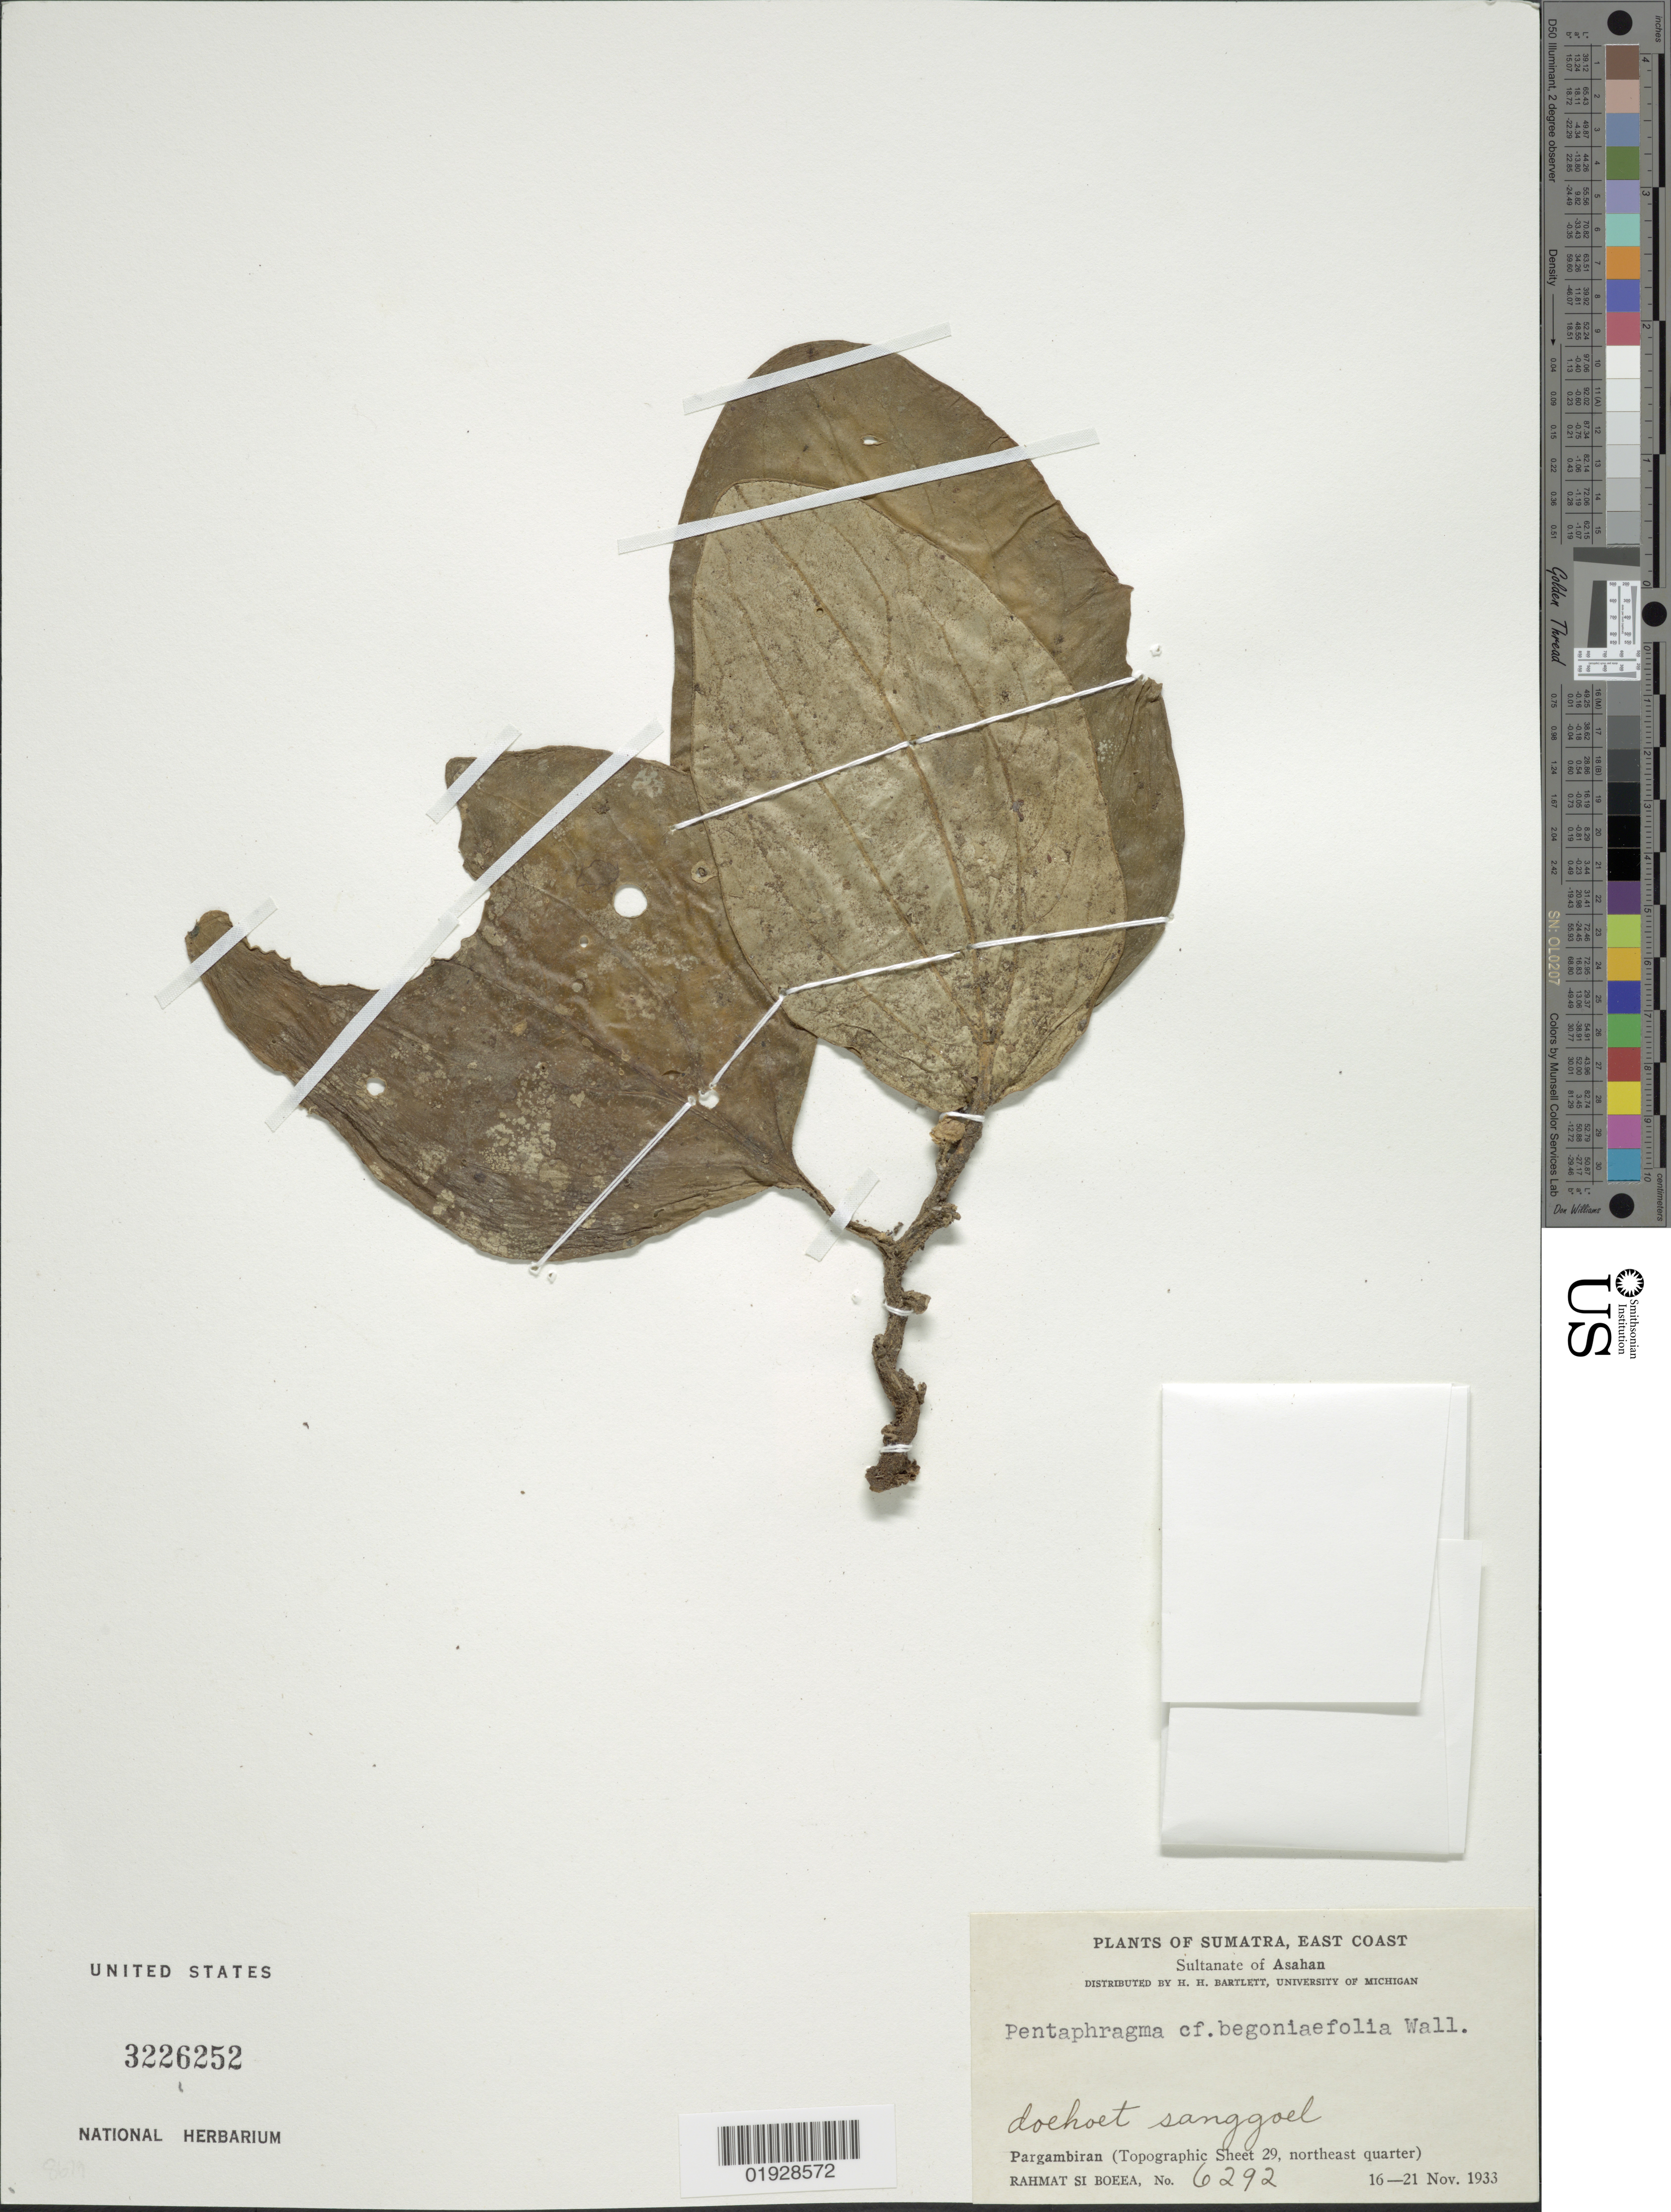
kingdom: Plantae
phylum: Tracheophyta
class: Magnoliopsida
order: Asterales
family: Pentaphragmataceae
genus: Pentaphragma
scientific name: Pentaphragma begoniifolia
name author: Wall. ex G. Don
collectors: Rahmat Si Boeea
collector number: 6292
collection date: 1933-11-16/1933-11-21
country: Indonesia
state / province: Sumatra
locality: East Coast. Sultanate of Asahan. Pargambiran (Topographic Sheet 29, northeast quarter).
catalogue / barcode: US 3226252